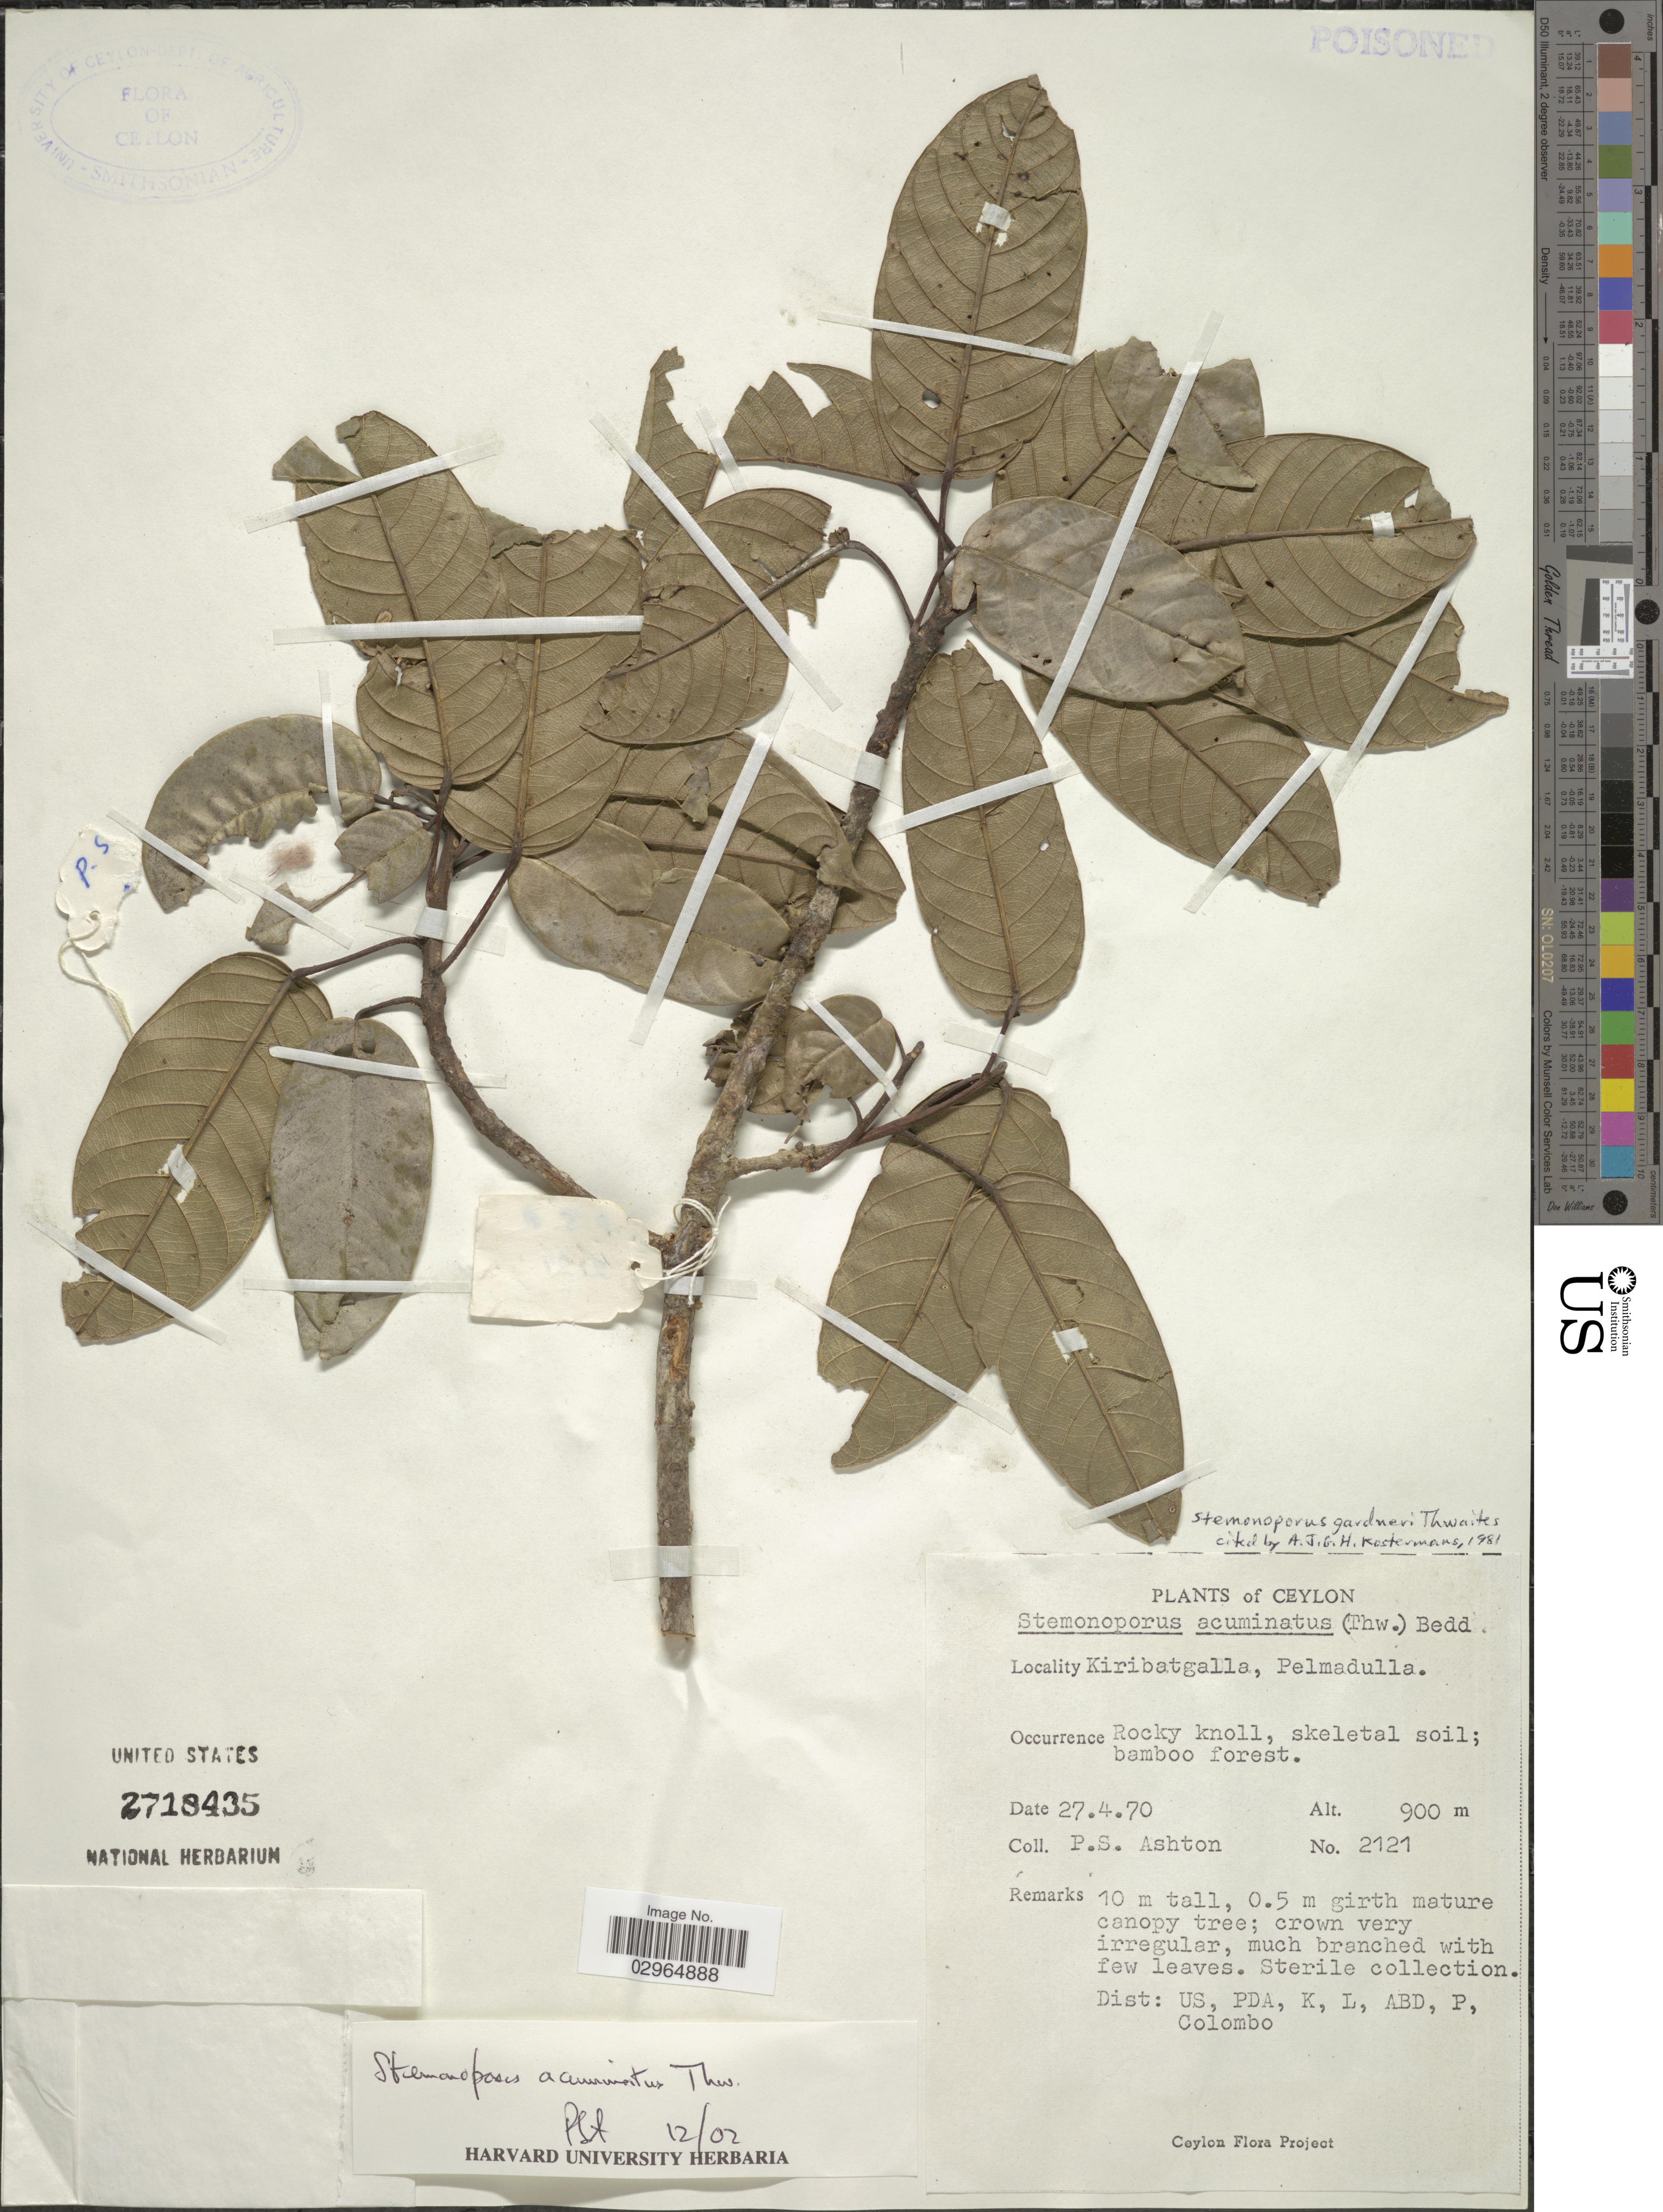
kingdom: Plantae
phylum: Tracheophyta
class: Magnoliopsida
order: Malvales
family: Dipterocarpaceae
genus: Stemonoporus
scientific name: Stemonoporus acuminatus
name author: (A. DC.) Bedd.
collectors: P. S. Ashton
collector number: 2121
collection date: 1970-04-27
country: Sri Lanka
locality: Ceylon. Kiribatgalla, Pelmadulla.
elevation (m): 900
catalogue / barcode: US 2718435